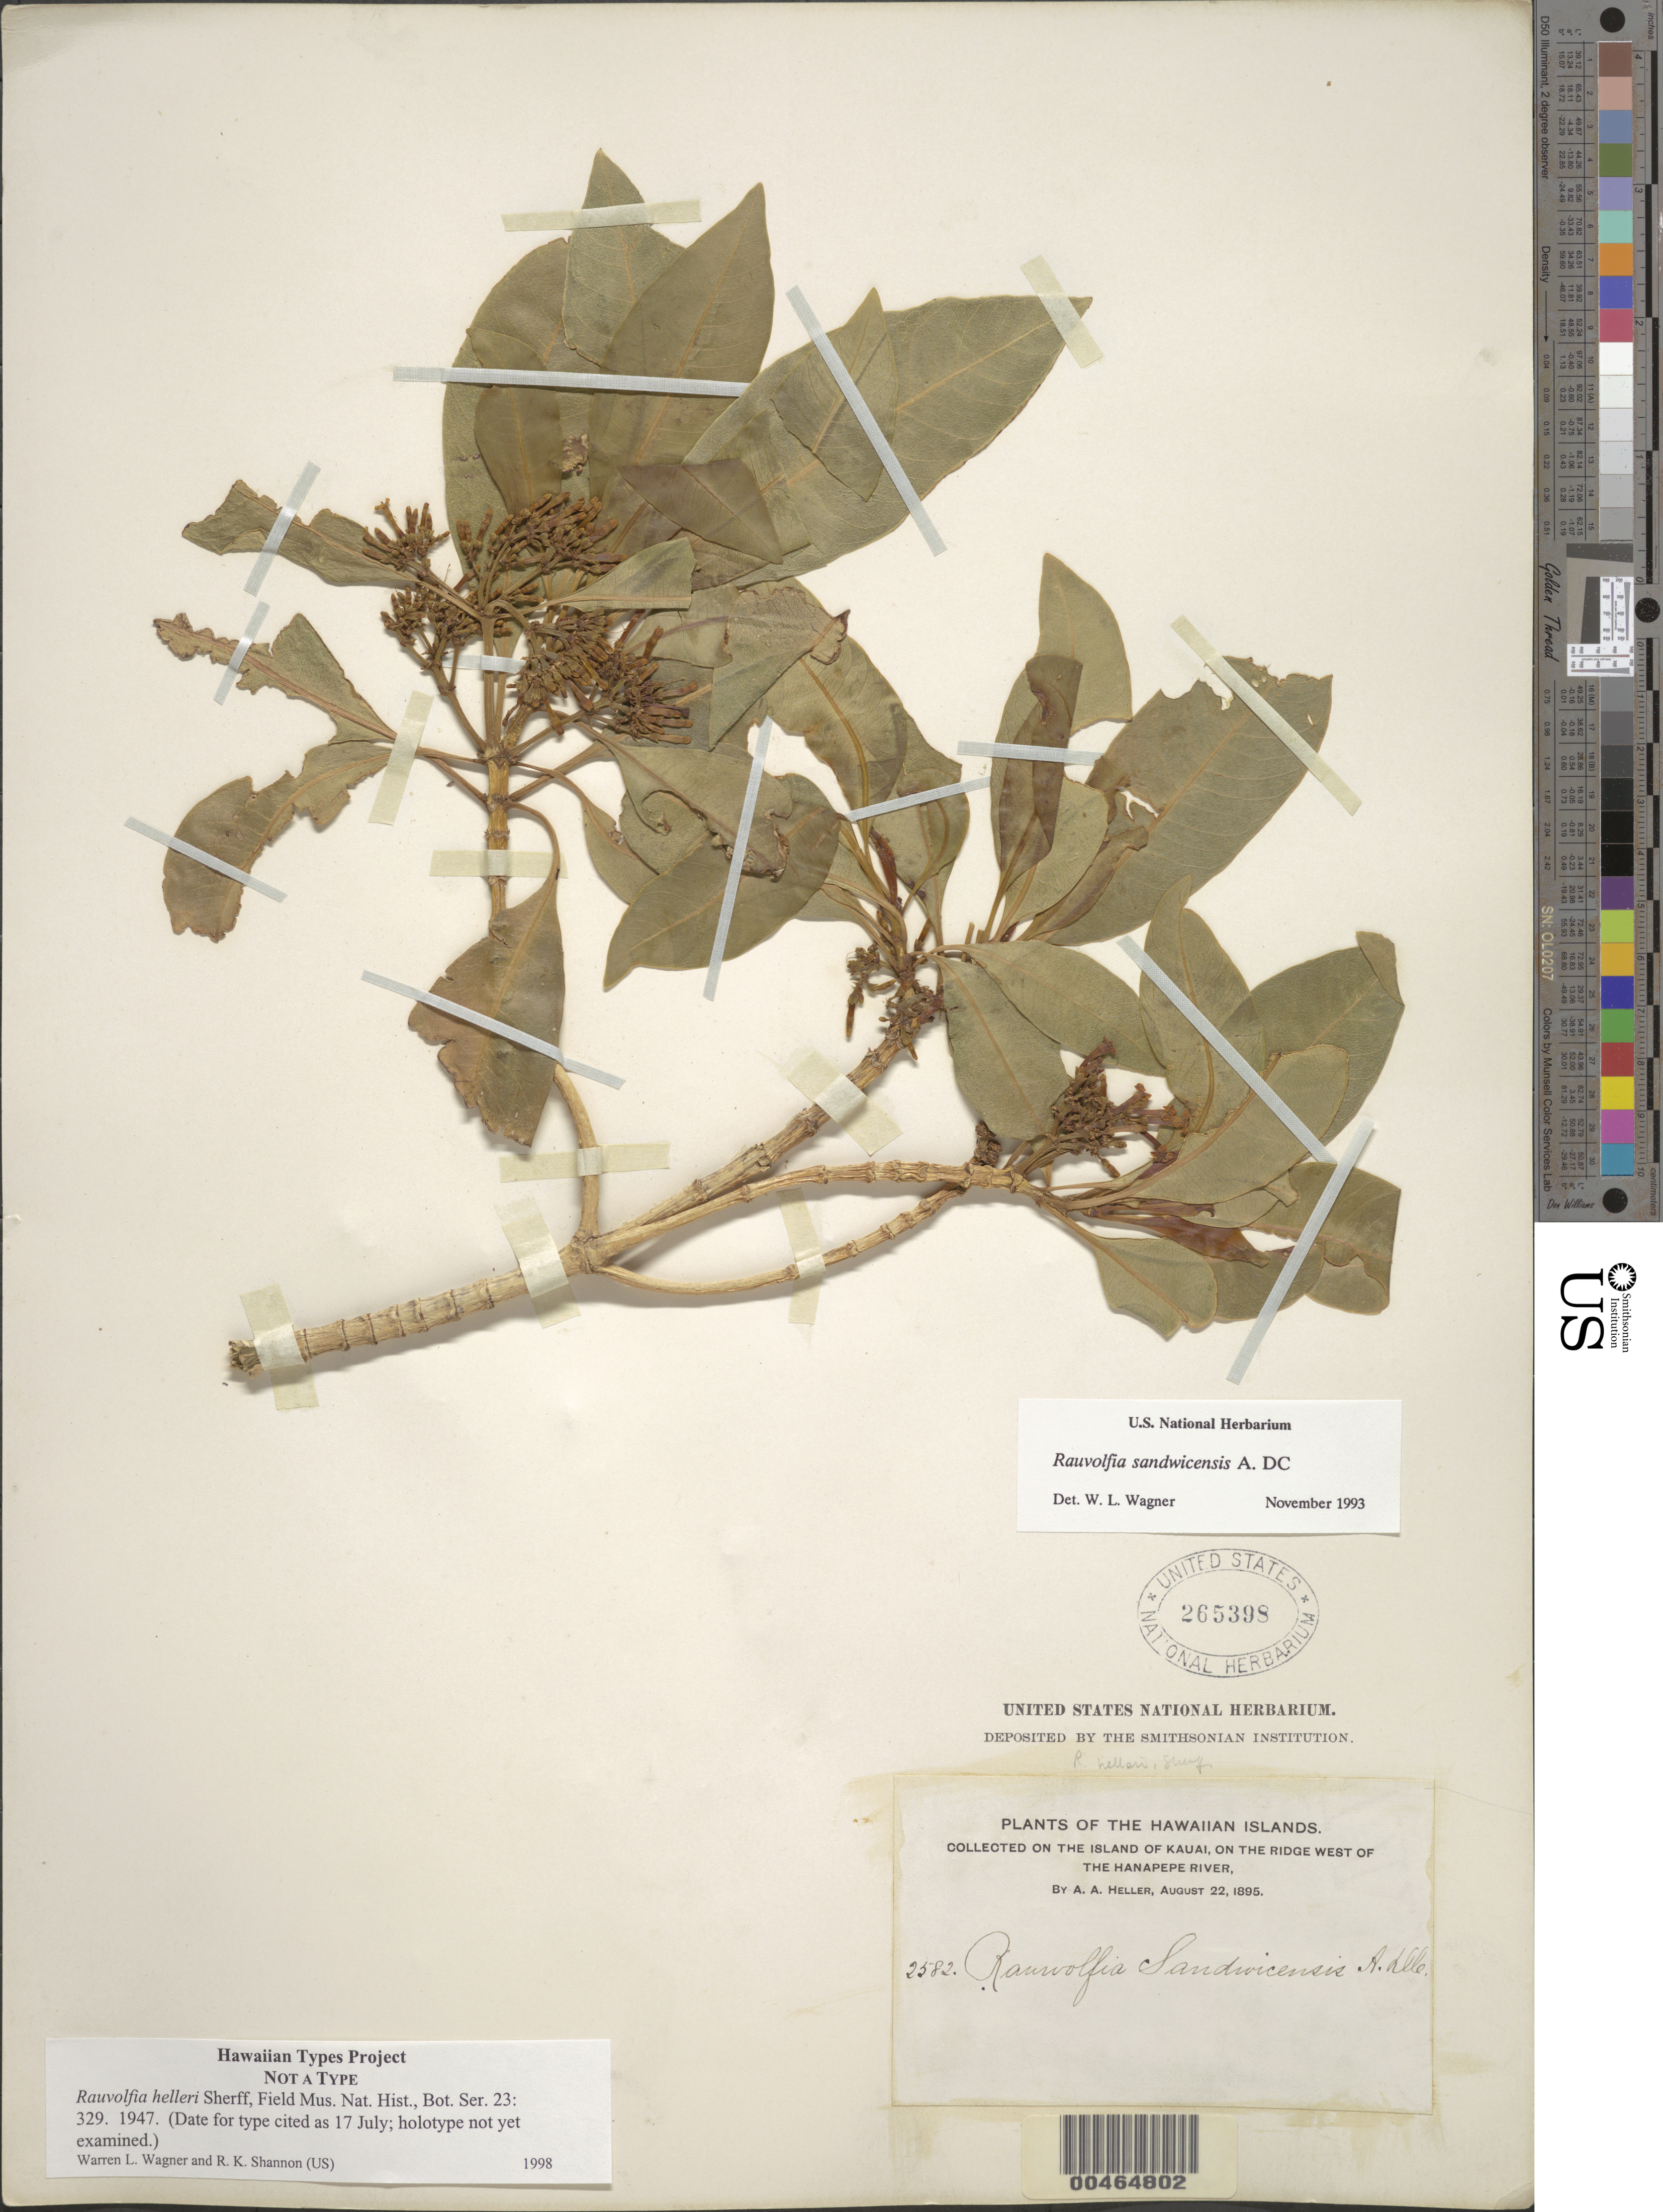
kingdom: Plantae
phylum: Tracheophyta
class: Magnoliopsida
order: Gentianales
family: Apocynaceae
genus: Rauvolfia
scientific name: Rauvolfia sandwicensis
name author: A. DC.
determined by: Wagner, W. L., (BOT), Smithsonian Institution - National Museum of Natural History (UNITED STATES)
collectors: A. A. Heller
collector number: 2582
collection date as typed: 22 Aug 1895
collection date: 1895-08-22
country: United States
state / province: Hawaii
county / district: Kauai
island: Kaua'i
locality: On the ridge W of the Hanapepe River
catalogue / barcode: US 265398